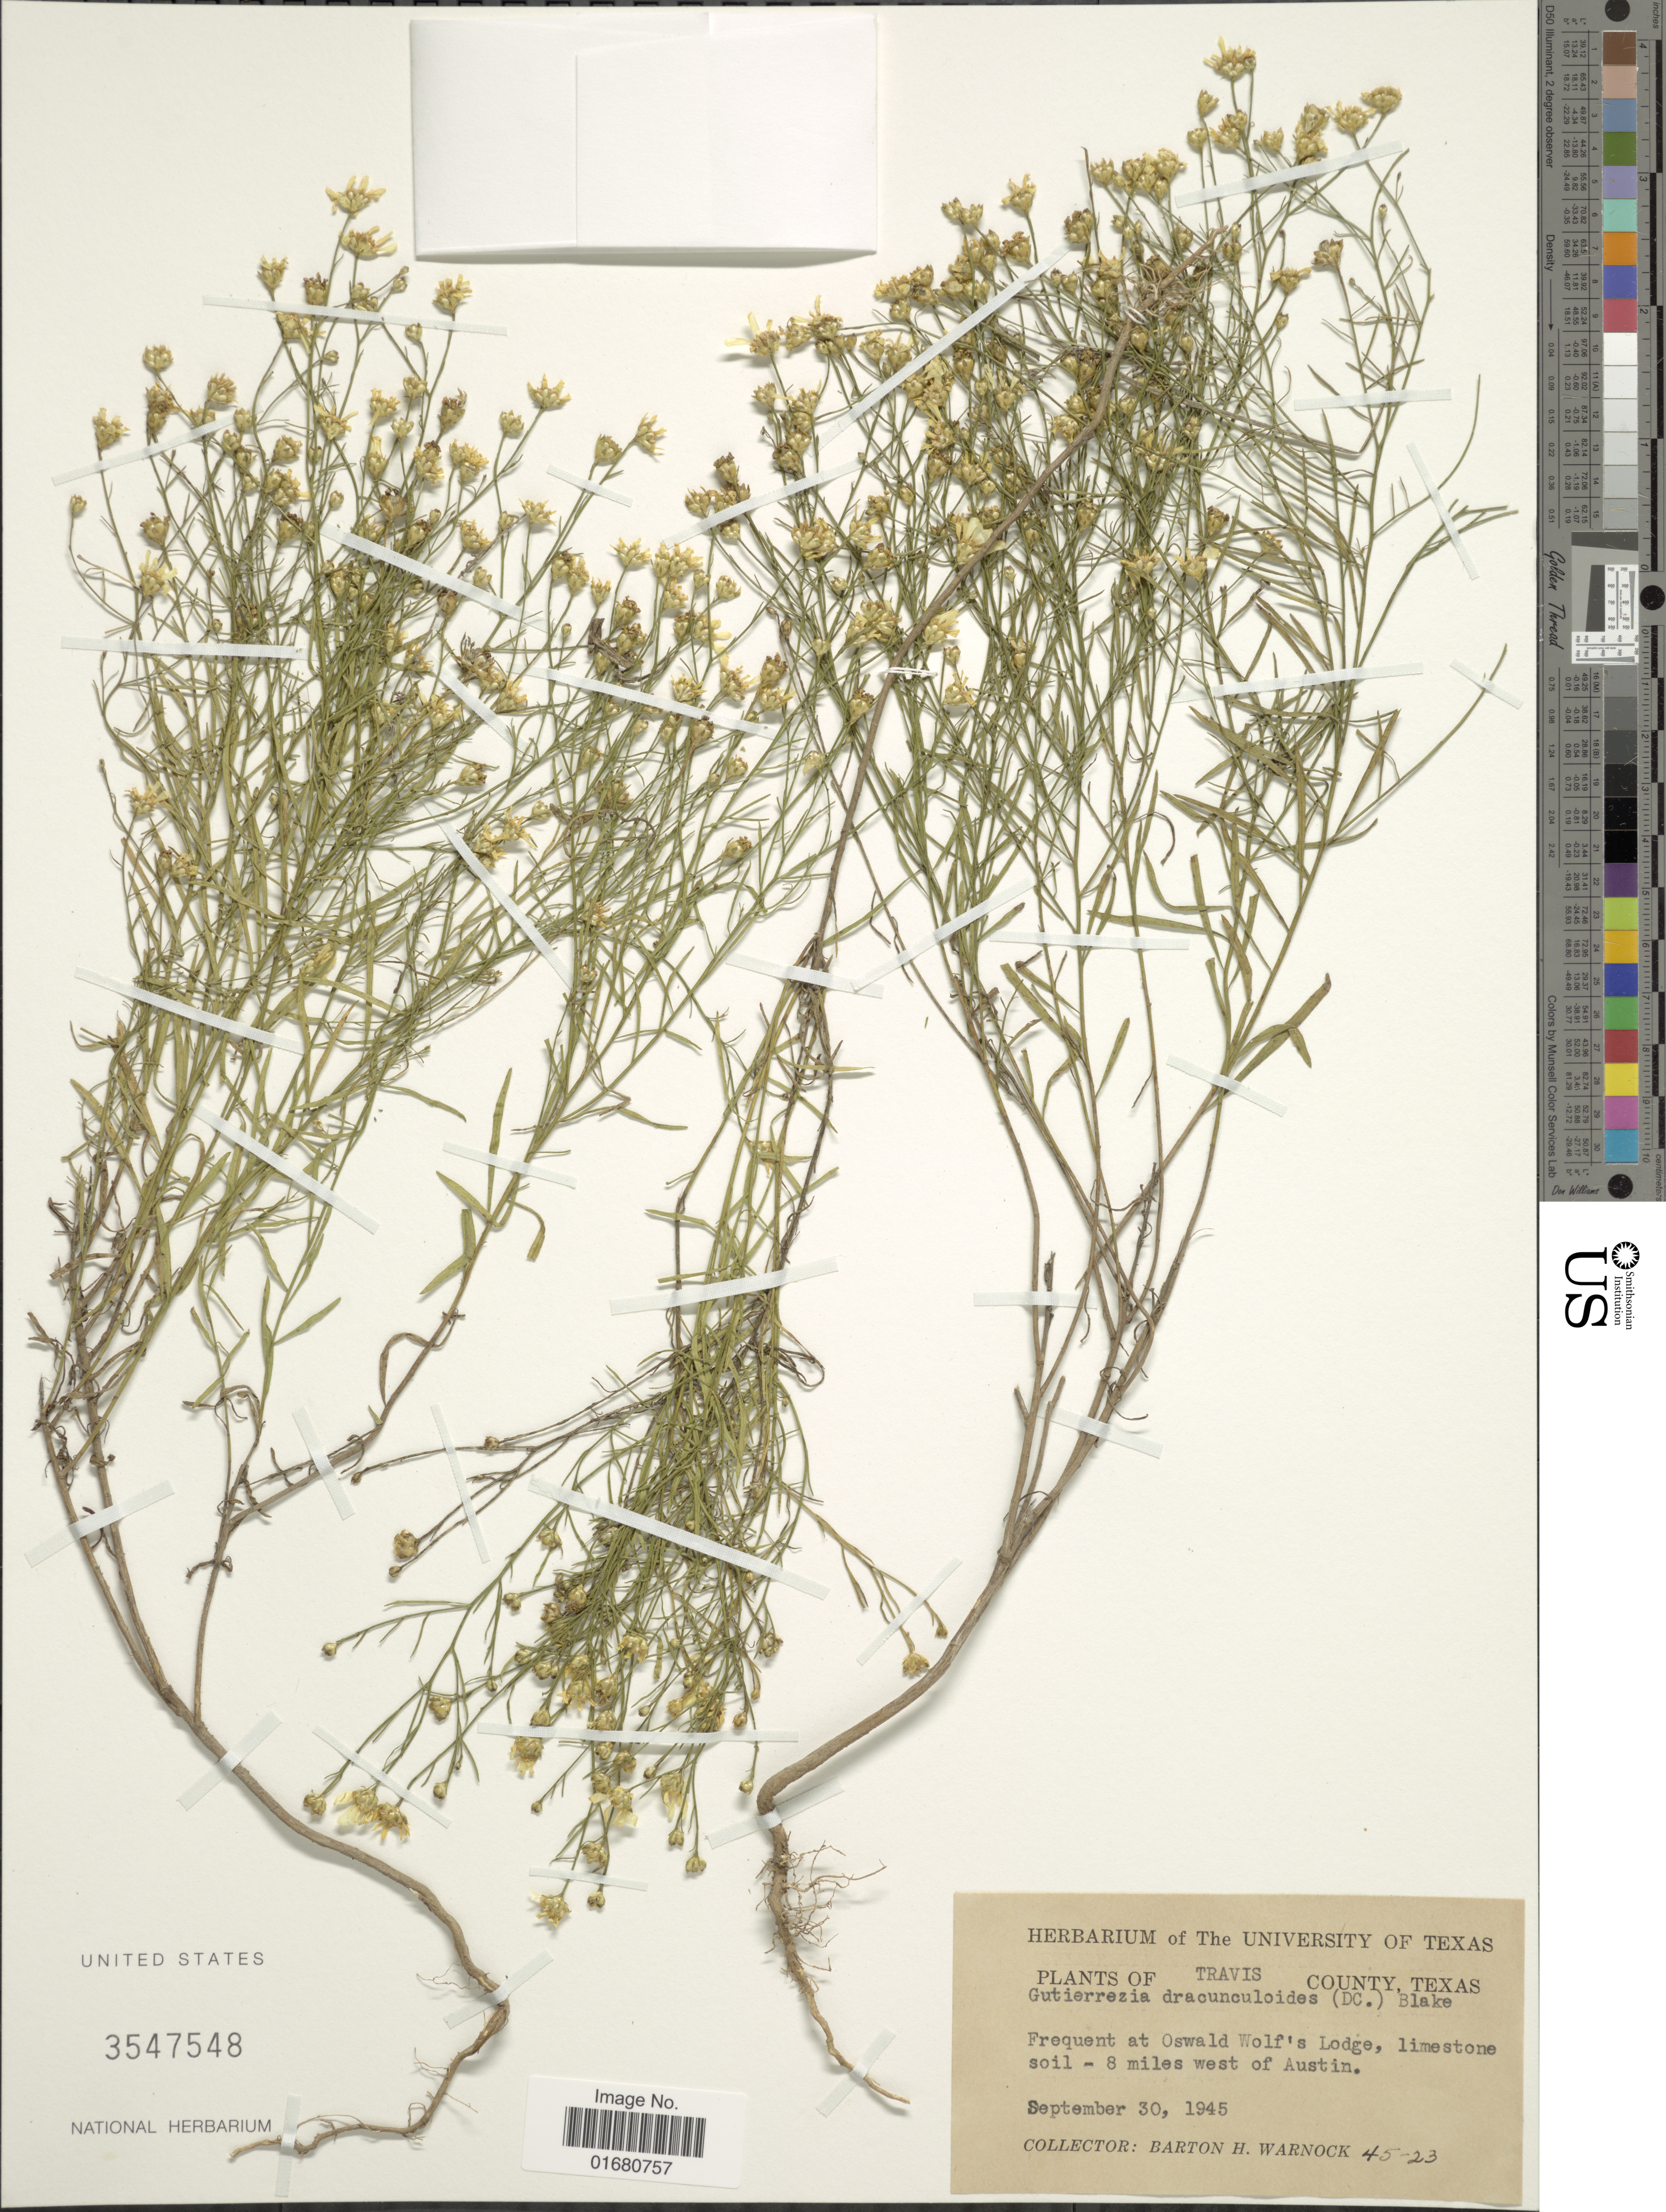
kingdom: Plantae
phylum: Tracheophyta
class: Magnoliopsida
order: Asterales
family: Asteraceae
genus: Gutierrezia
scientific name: Gutierrezia dracunculoides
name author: (DC.) S.F. Blake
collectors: B. H. Warnock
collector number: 45-23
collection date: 1945-09-30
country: United States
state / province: Texas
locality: Travis County, Frequent at Oswald Wolf's lodge, limestone soil- 8 miles west of Austin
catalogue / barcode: US 3547548